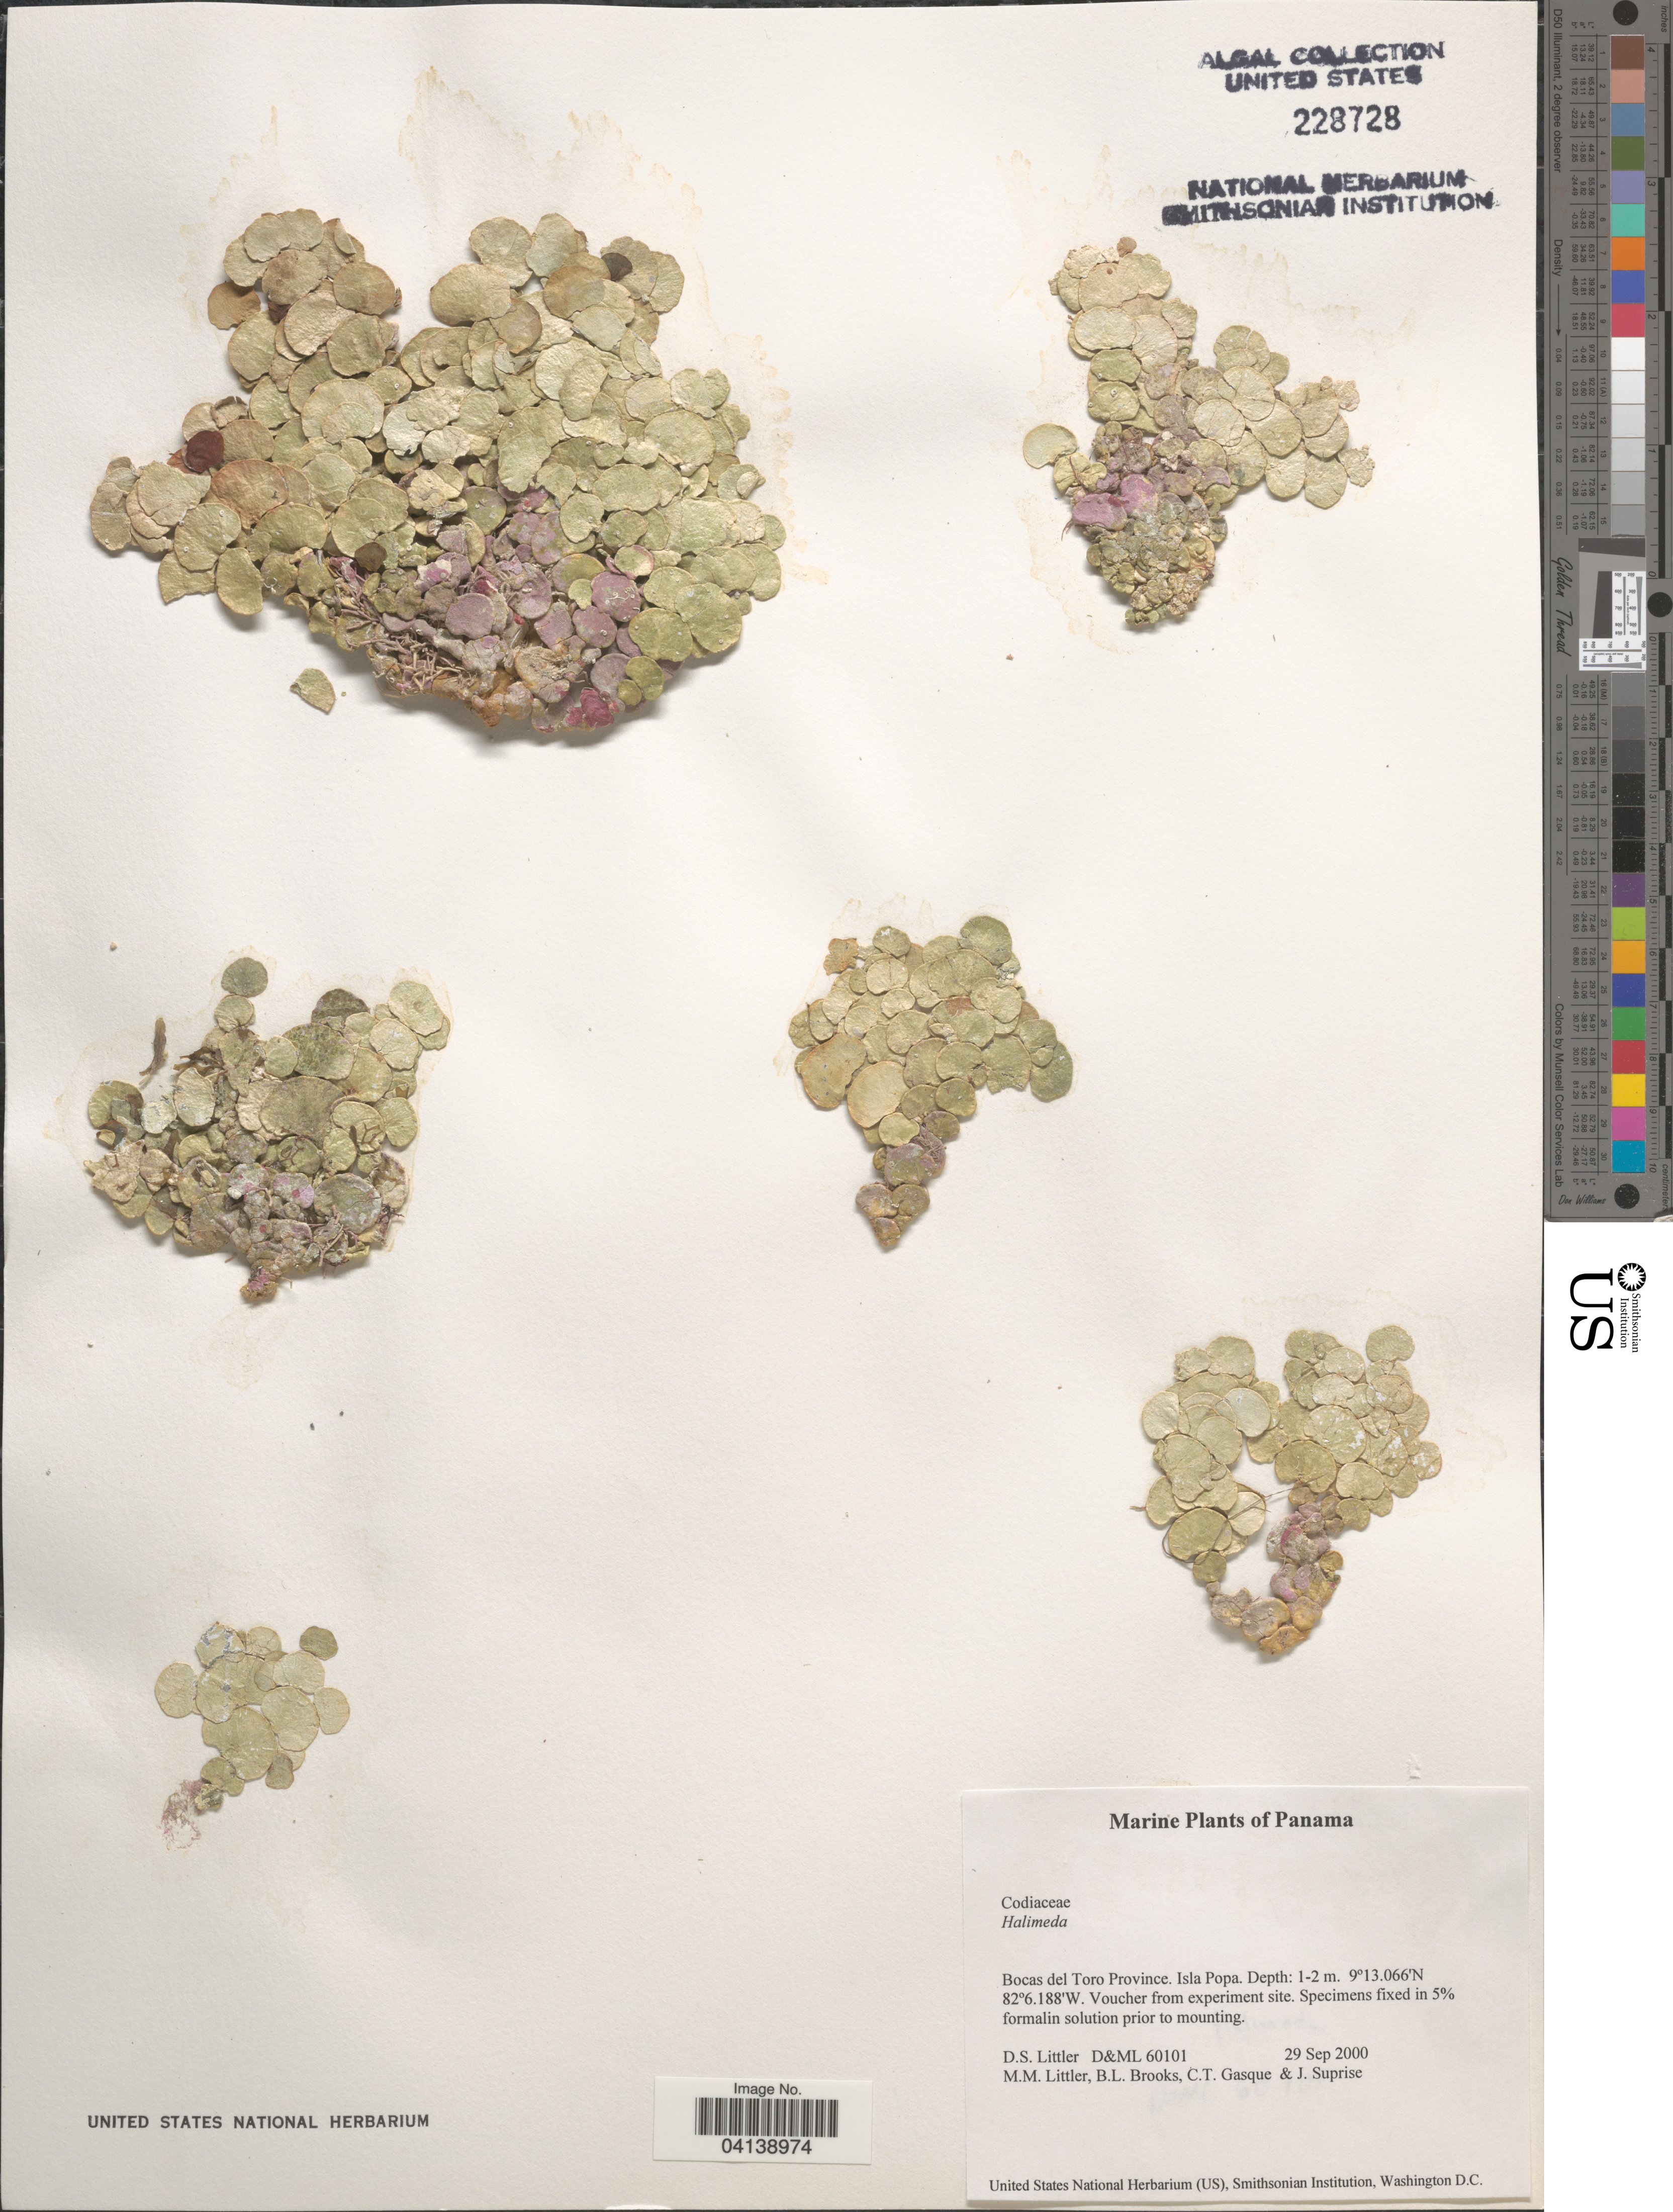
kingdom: Plantae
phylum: Chlorophyta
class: Ulvophyceae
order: Bryopsidales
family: Halimedaceae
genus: Halimeda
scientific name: Halimeda sp.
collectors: D. S. Littler, B. Brooks, C. Gasque & J. Suprise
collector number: D&ML 60101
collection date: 2000-09-29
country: Panama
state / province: Bocas del Toro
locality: Isla Popa.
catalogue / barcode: US 228728